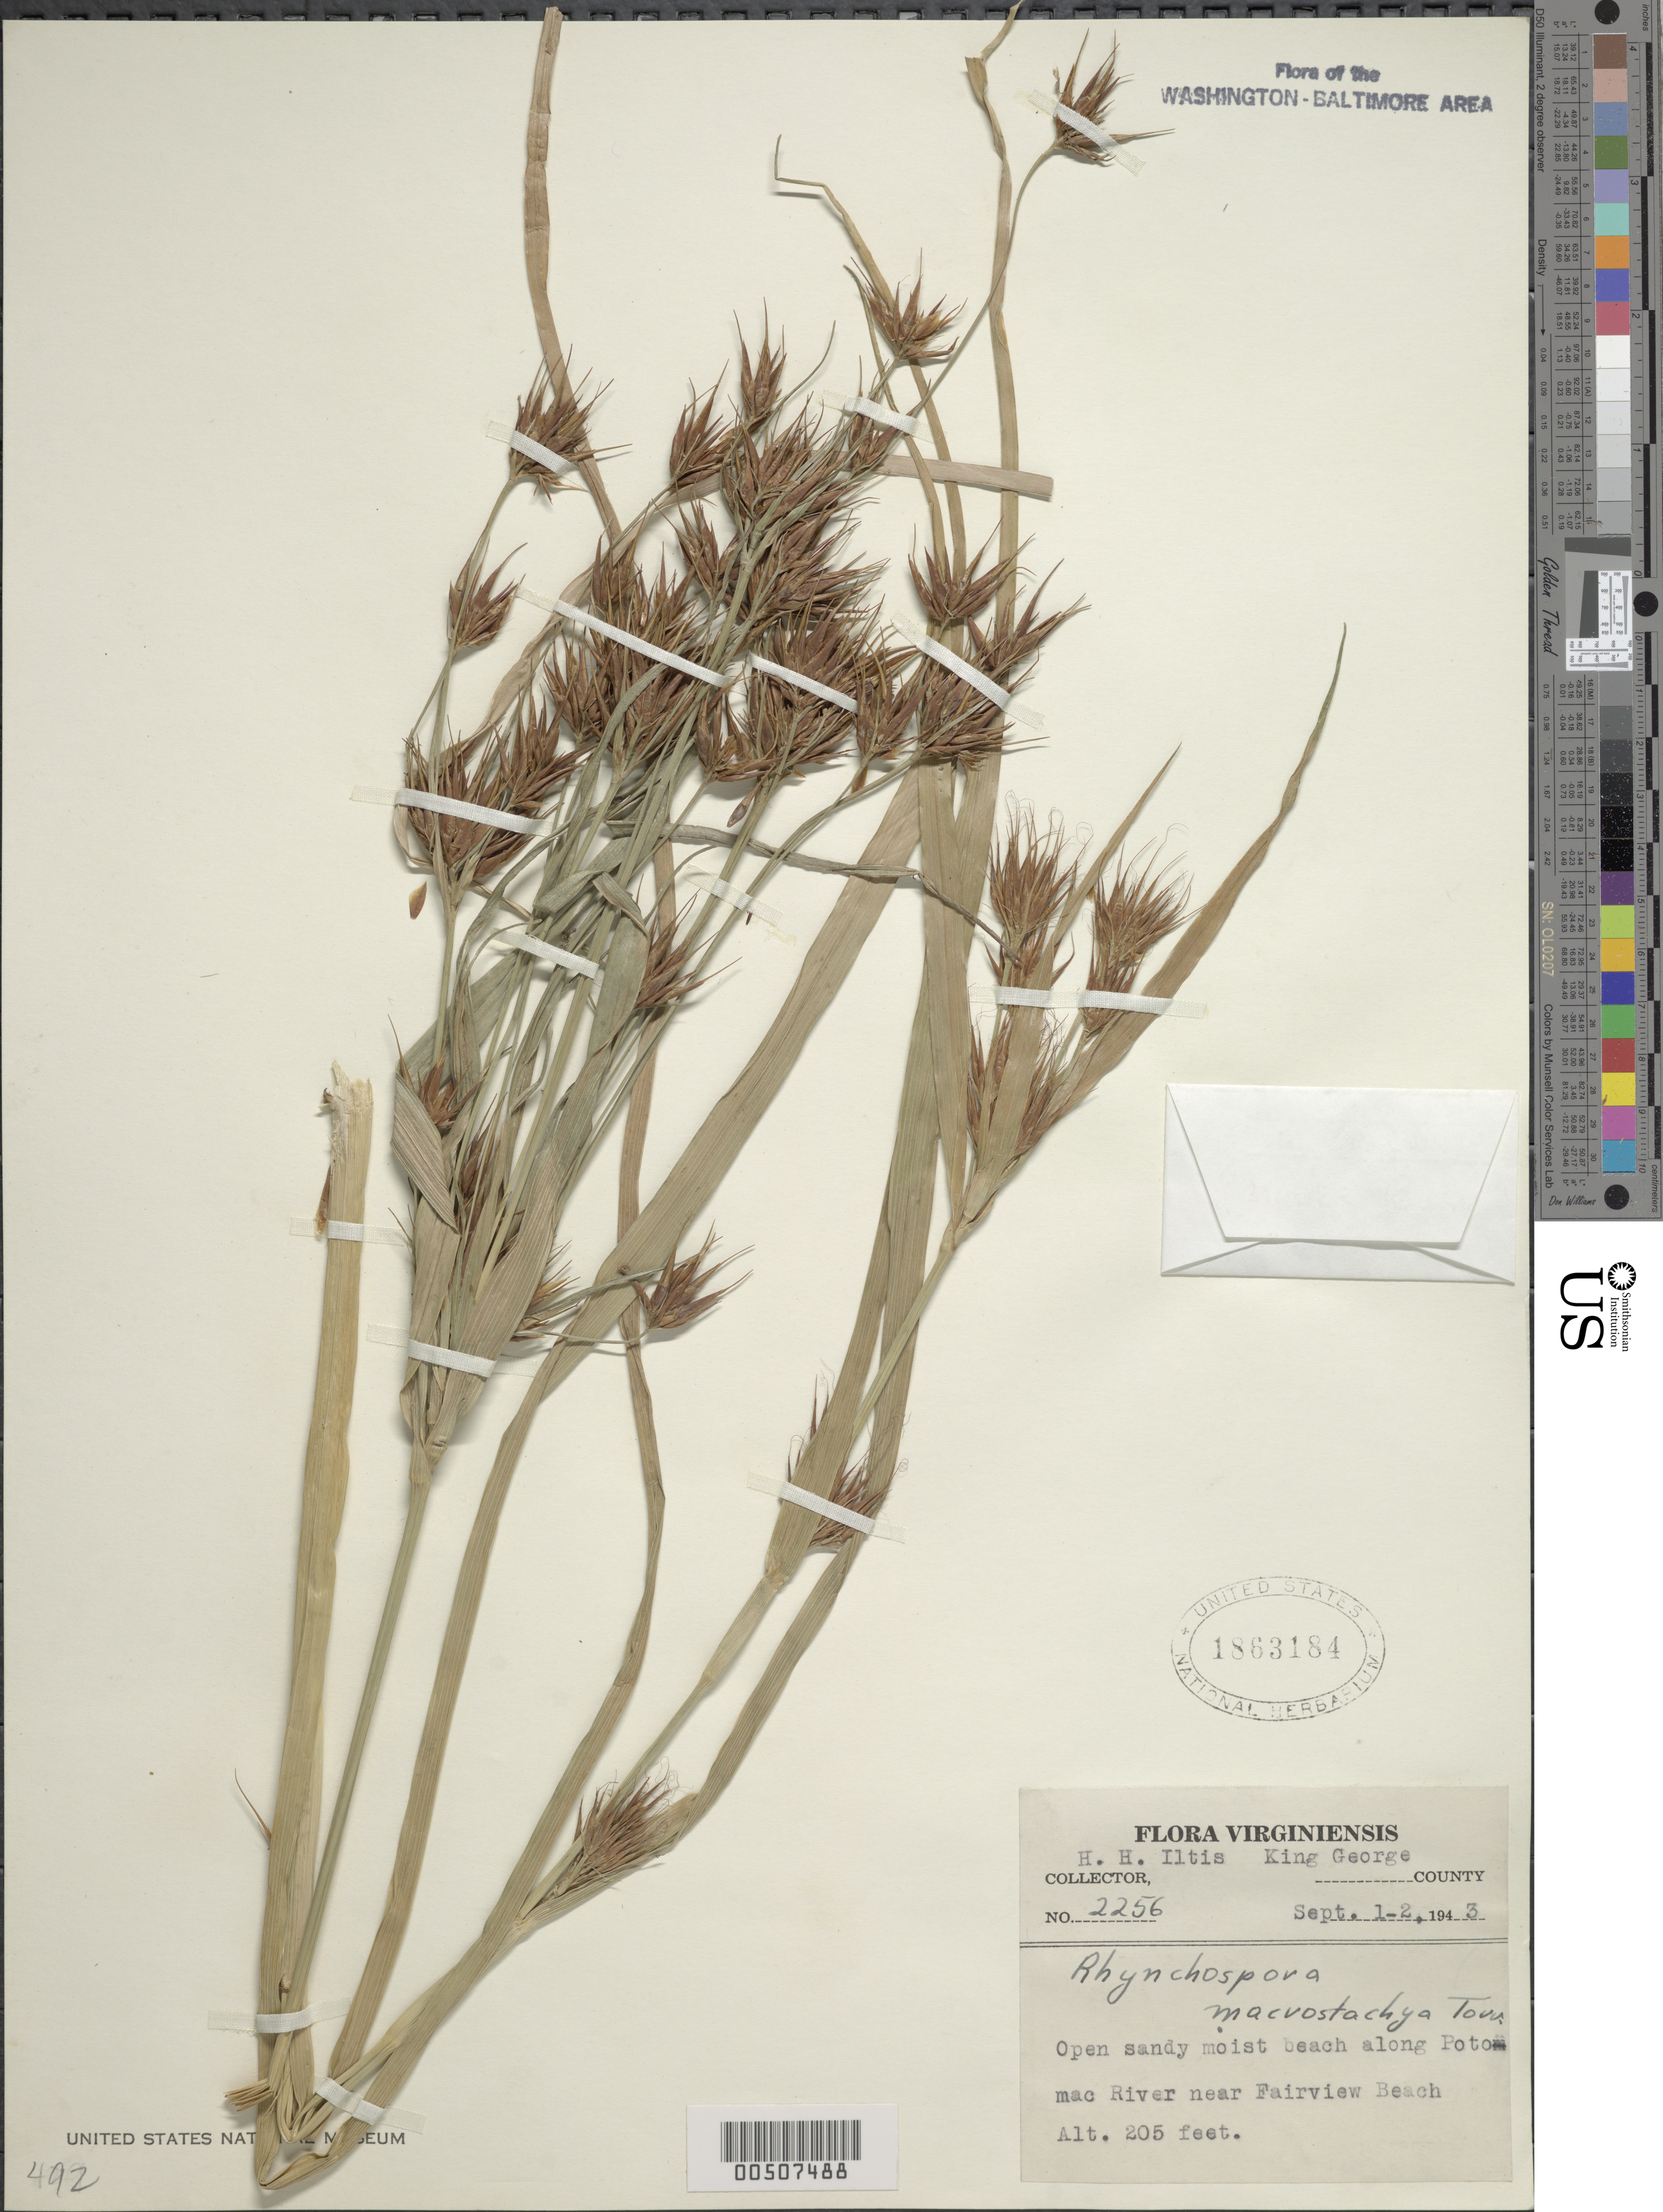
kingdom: Plantae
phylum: Tracheophyta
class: Liliopsida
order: Poales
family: Cyperaceae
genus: Rhynchospora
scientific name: Rhynchospora macrostachya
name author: Torr. ex A. Gray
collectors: H. H. Iltis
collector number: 2256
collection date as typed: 01 Sep 1943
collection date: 1943-09-01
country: United States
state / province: Virginia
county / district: King George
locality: Along Potomac River near Fairview Beach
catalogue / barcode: US 1863184